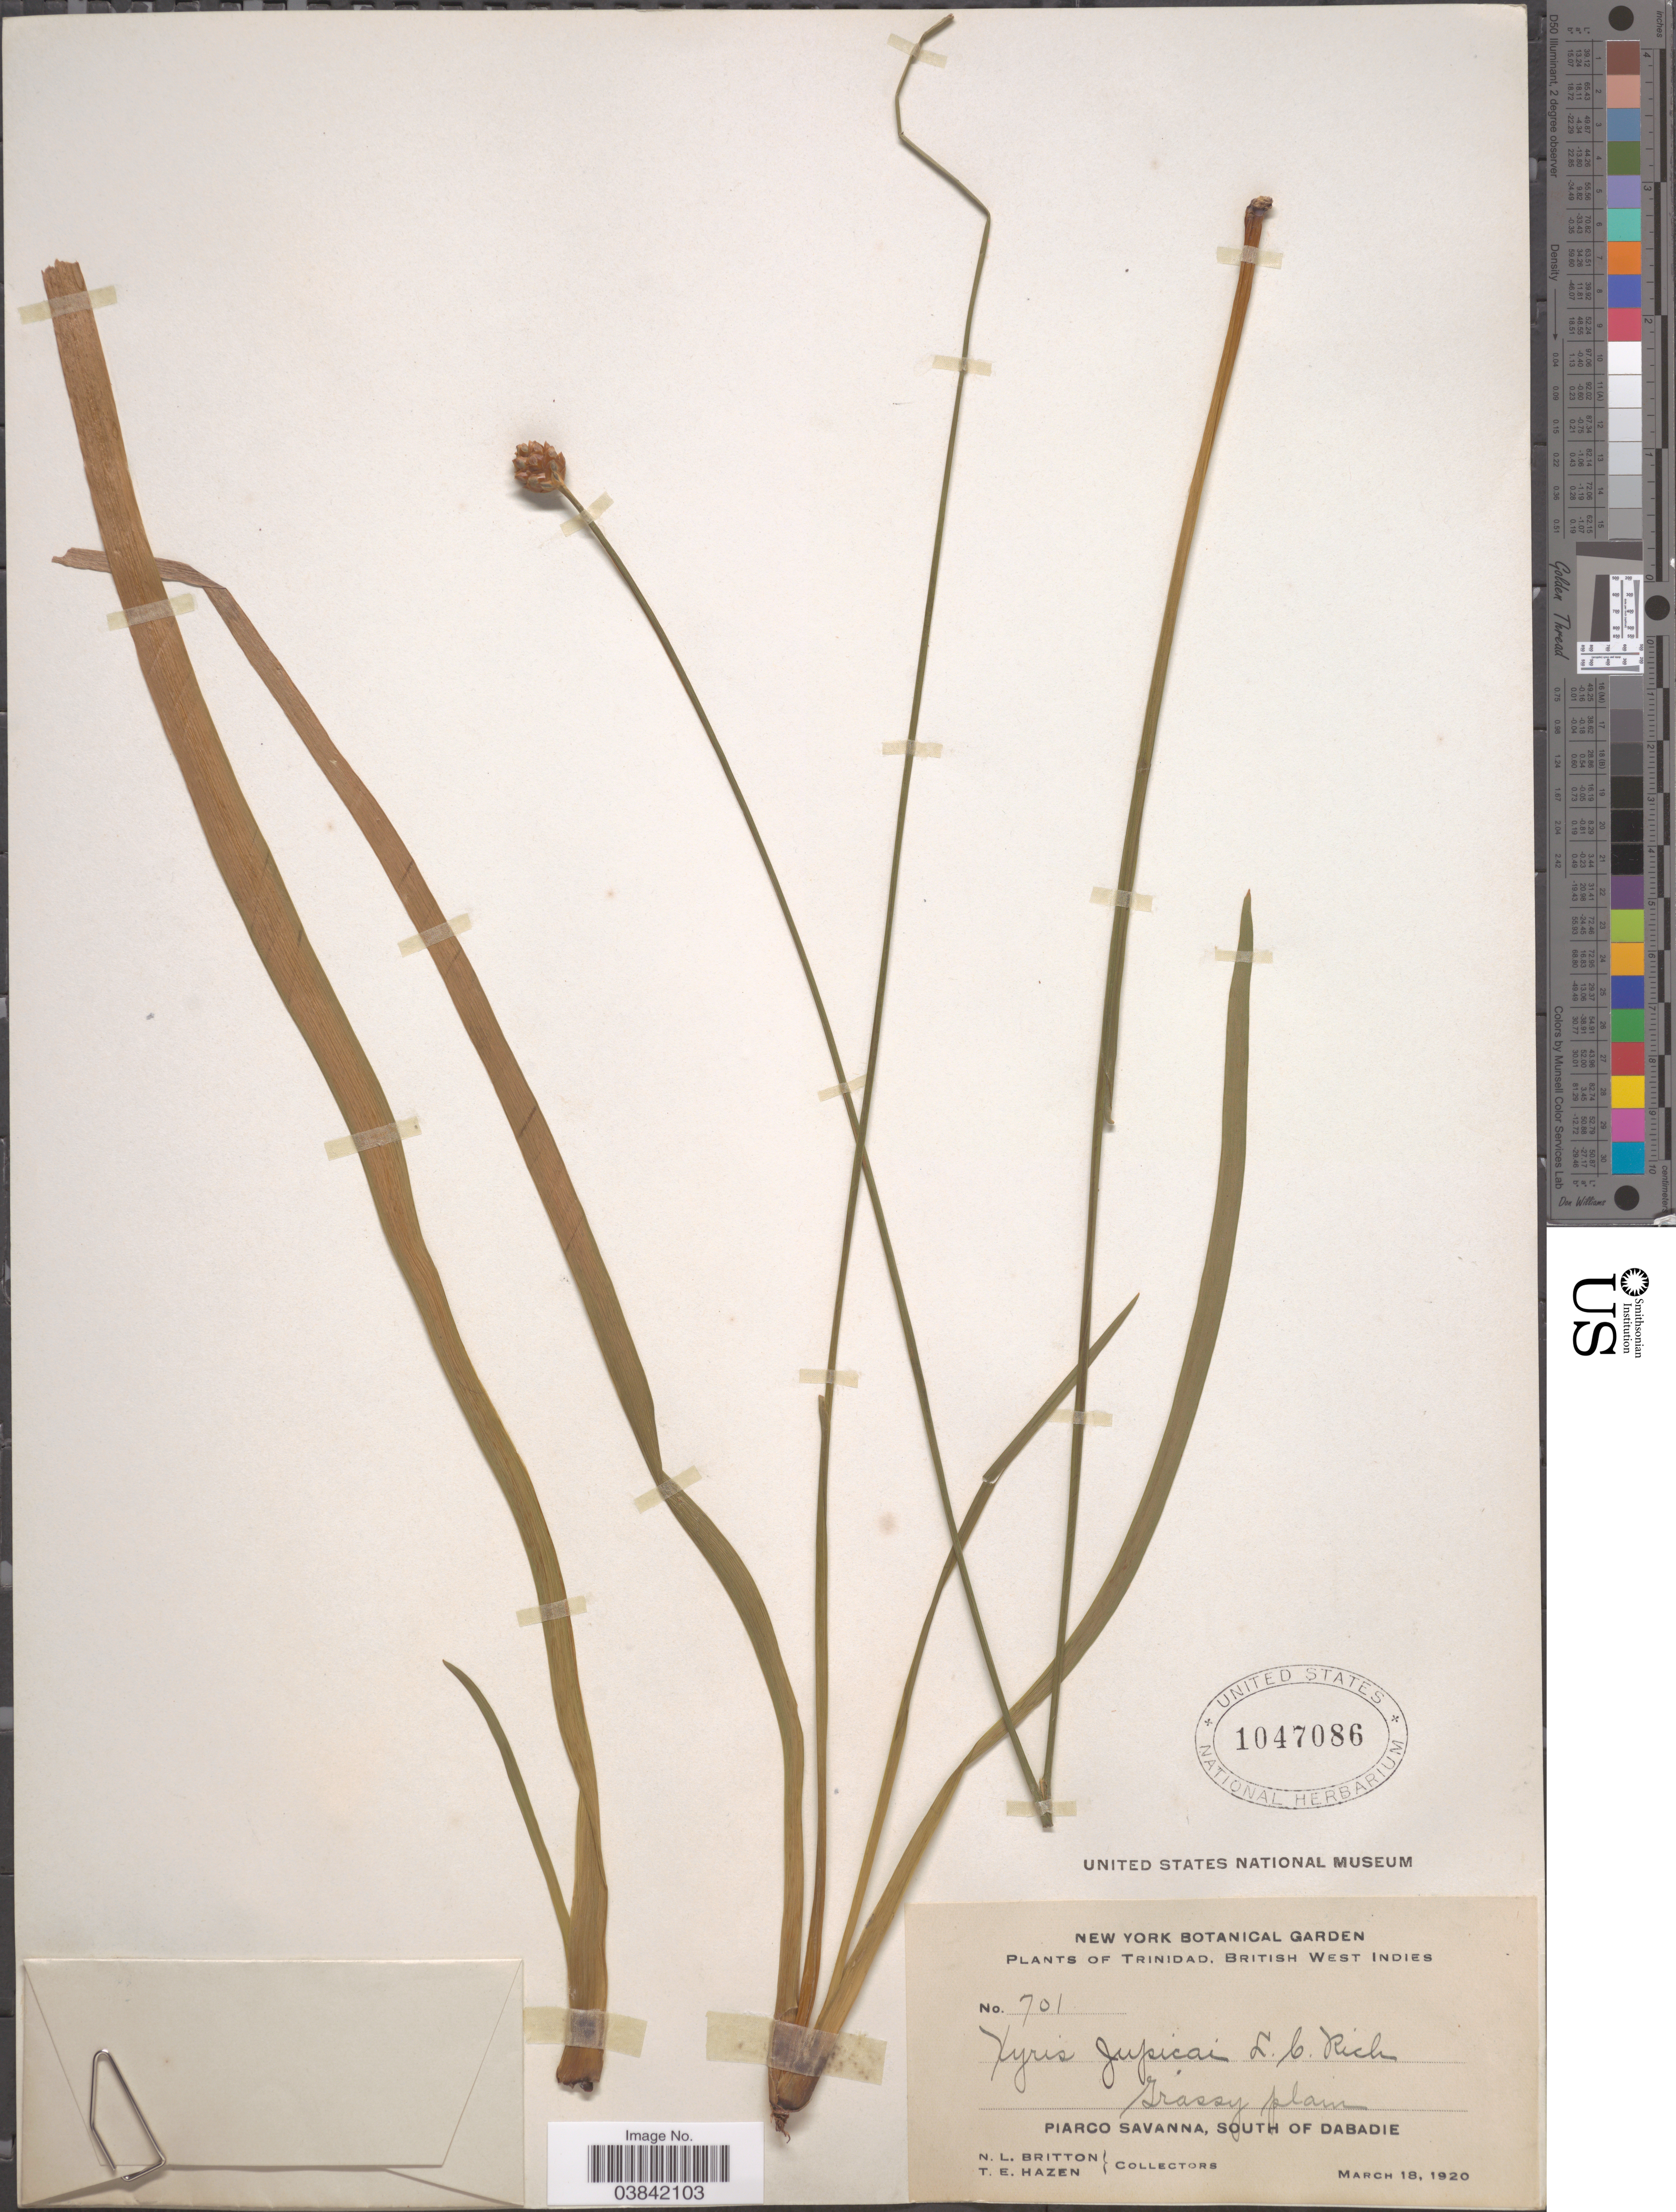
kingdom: Plantae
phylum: Tracheophyta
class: Liliopsida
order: Poales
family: Xyridaceae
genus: Xyris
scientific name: Xyris caroliniana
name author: Walter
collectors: N. Britton & T. E. Hazen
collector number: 701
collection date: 1920-03-18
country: Trinidad and Tobago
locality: Trinidad, British West Indies. Grassy plain, Piarco Savanna, South of Dabadie.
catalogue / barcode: US 1047086